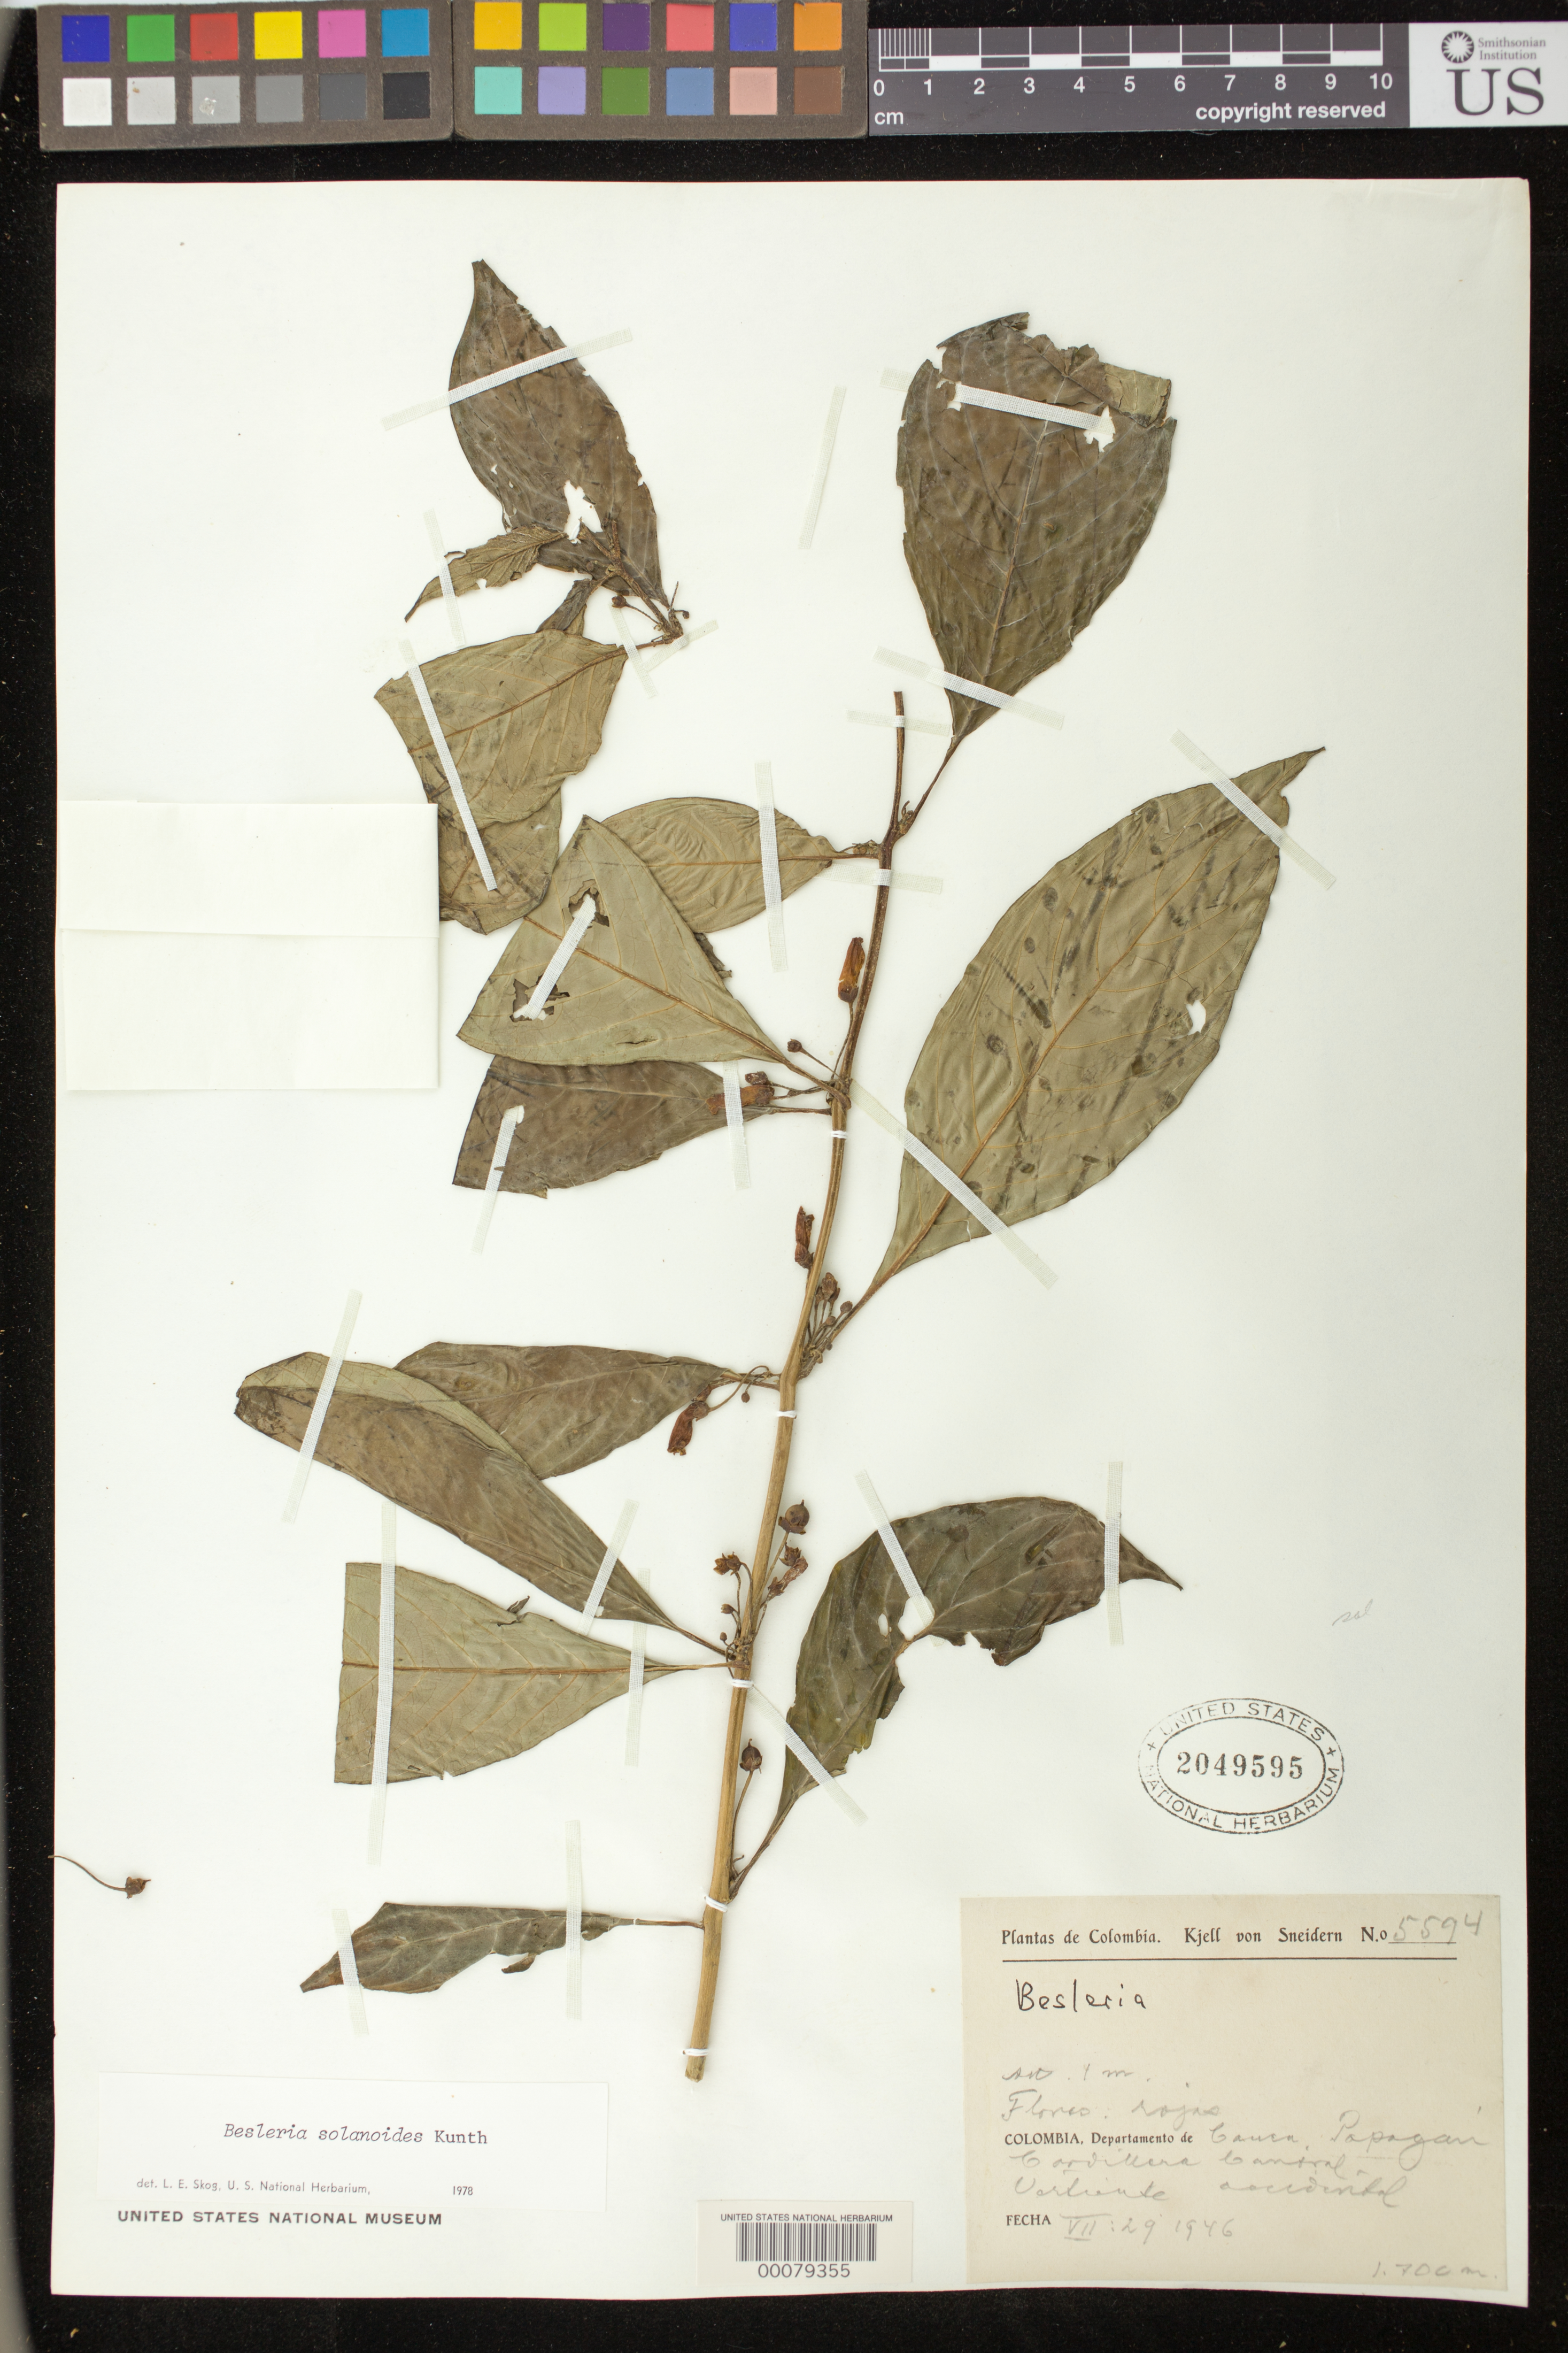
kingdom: Plantae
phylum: Tracheophyta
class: Magnoliopsida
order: Lamiales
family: Gesneriaceae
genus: Besleria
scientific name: Besleria solanoides var. solanoides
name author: Kunth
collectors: K. von Sneidern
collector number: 5594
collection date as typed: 29 Jul 1946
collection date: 1946-07-29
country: Colombia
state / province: Cauca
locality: Popayan, Cordillera Central, western slope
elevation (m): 1700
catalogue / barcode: US 2049595